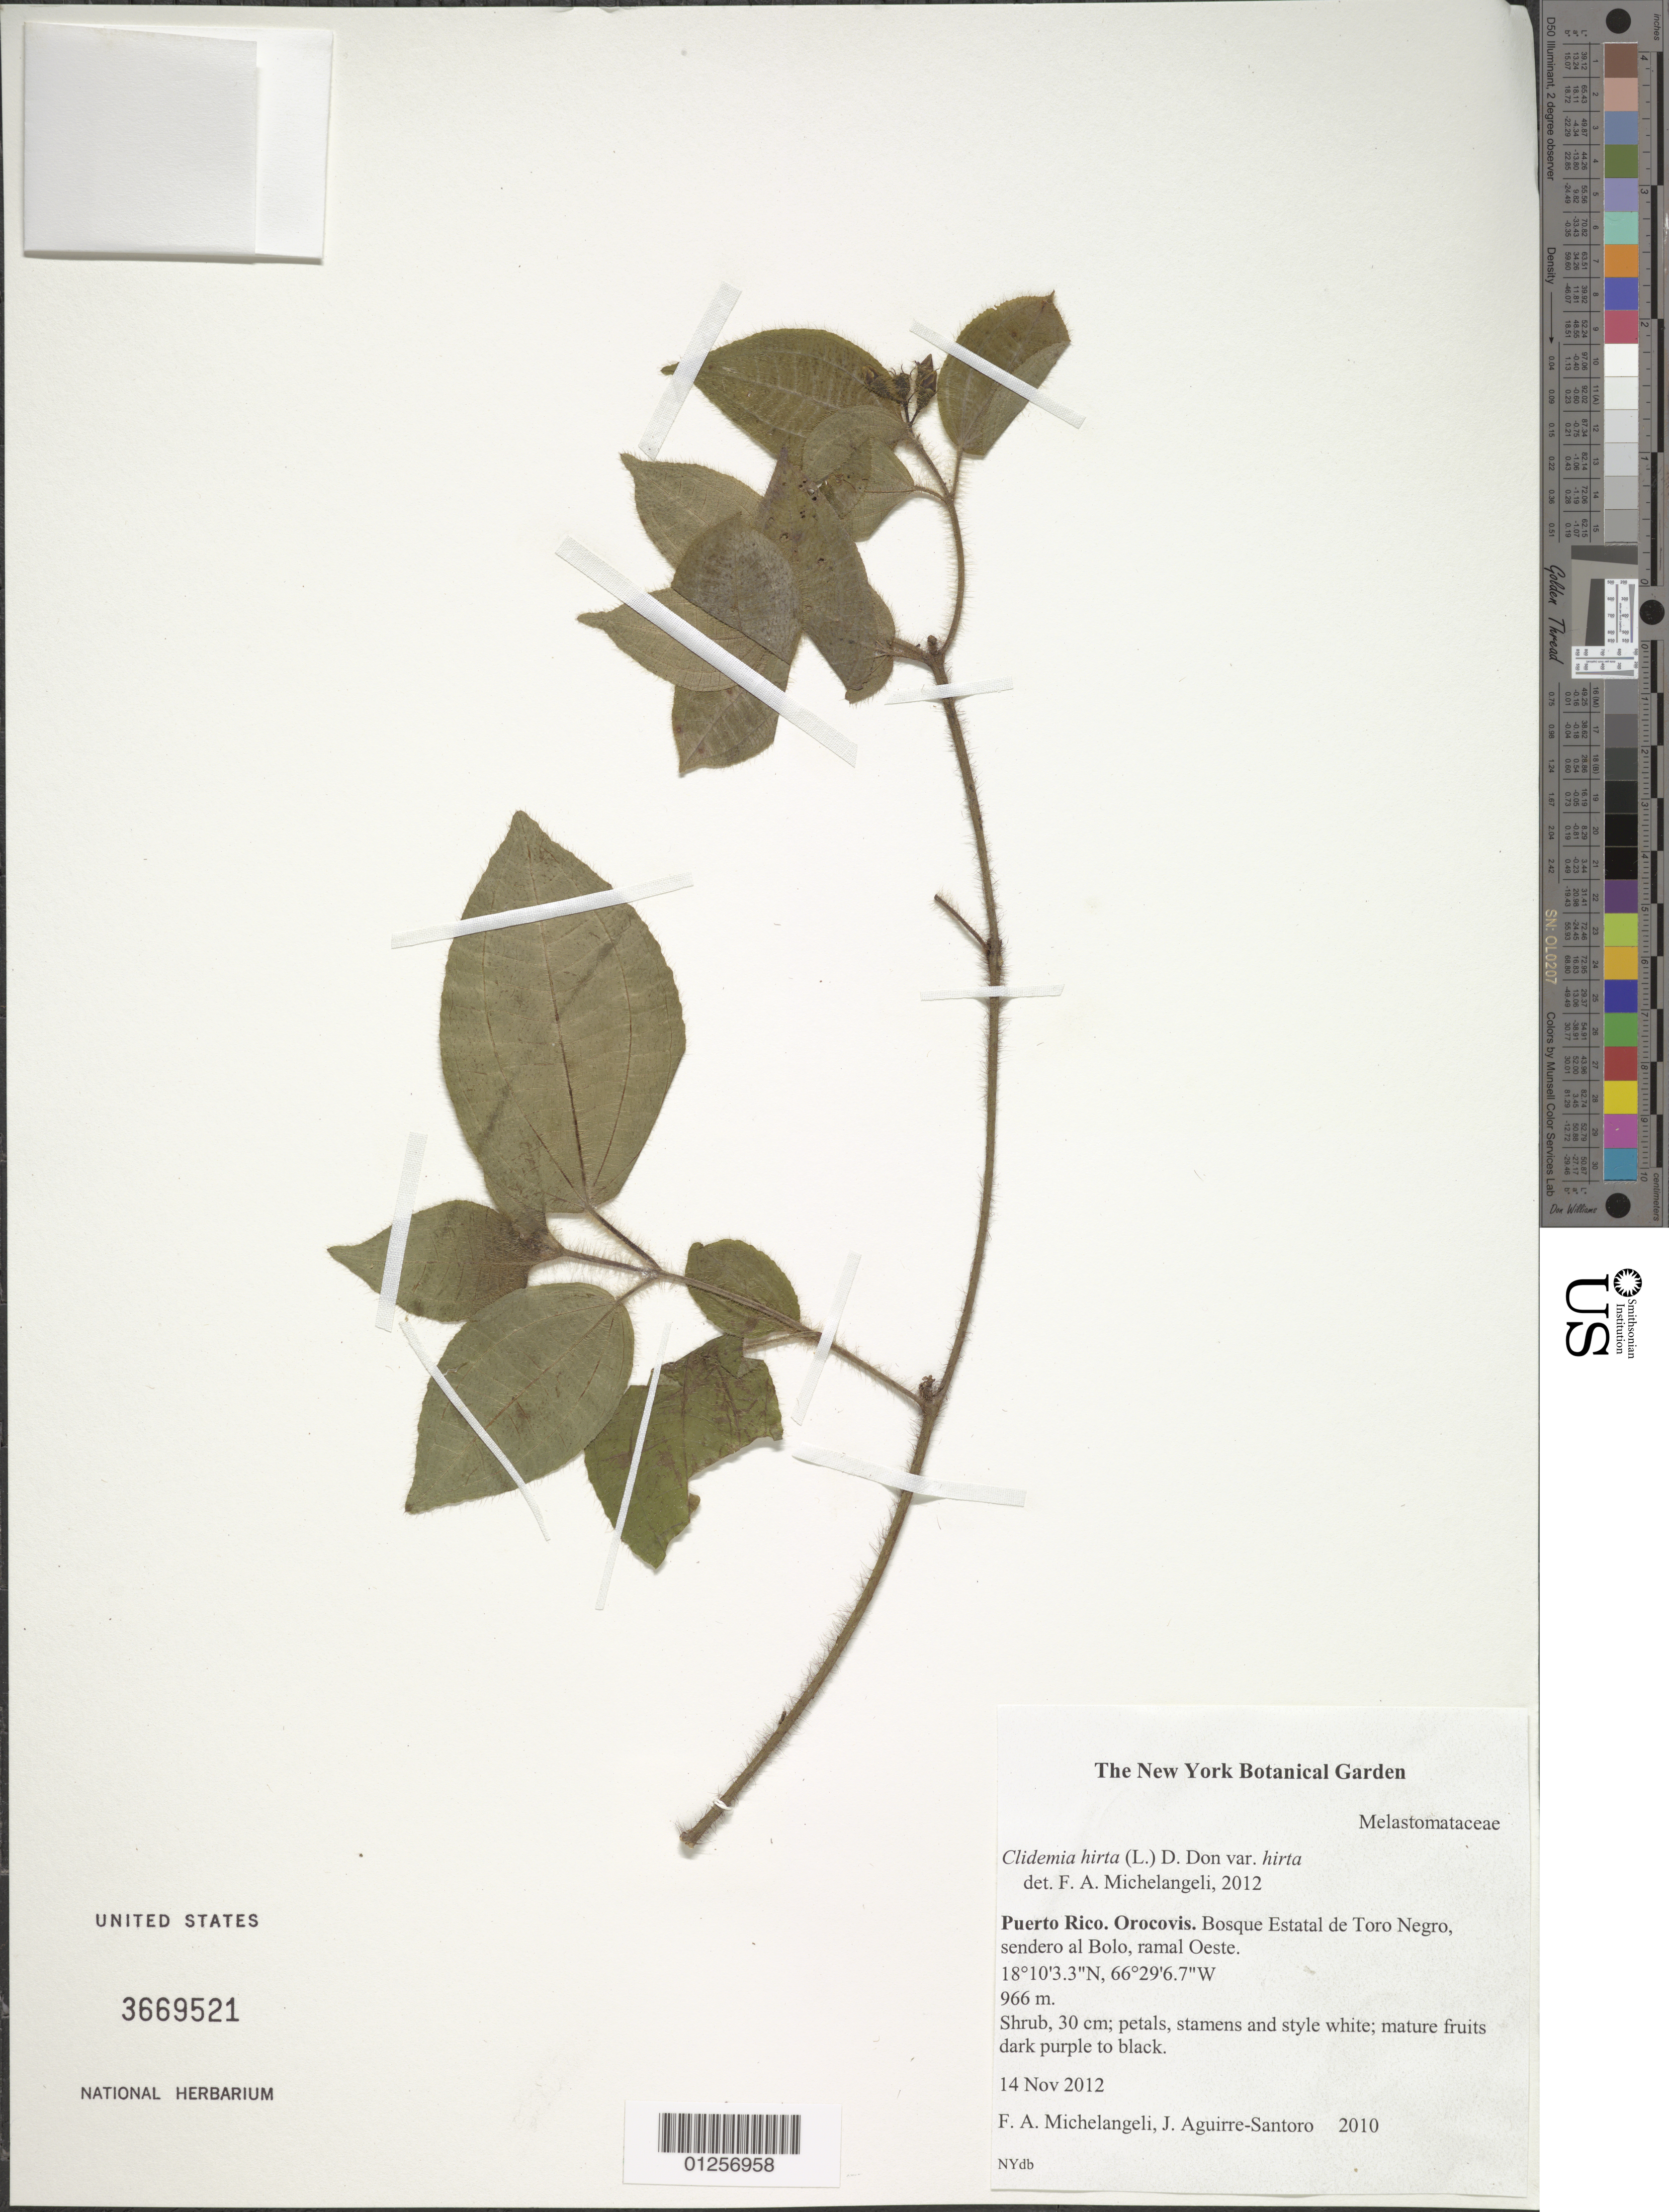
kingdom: Plantae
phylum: Tracheophyta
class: Magnoliopsida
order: Myrtales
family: Melastomataceae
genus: Clidemia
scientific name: Clidemia hirta var. hirta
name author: (L.) D. Don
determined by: Michelangeli, F. A.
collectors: F. A. Michelangeli & J. Aguirre-Santoro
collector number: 2010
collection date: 2012-11-14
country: Puerto Rico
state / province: Orocovis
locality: Bosque Estatal de Toro Negro, sendero al Bolo, ramal Oeste.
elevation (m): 966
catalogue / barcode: US 3669521